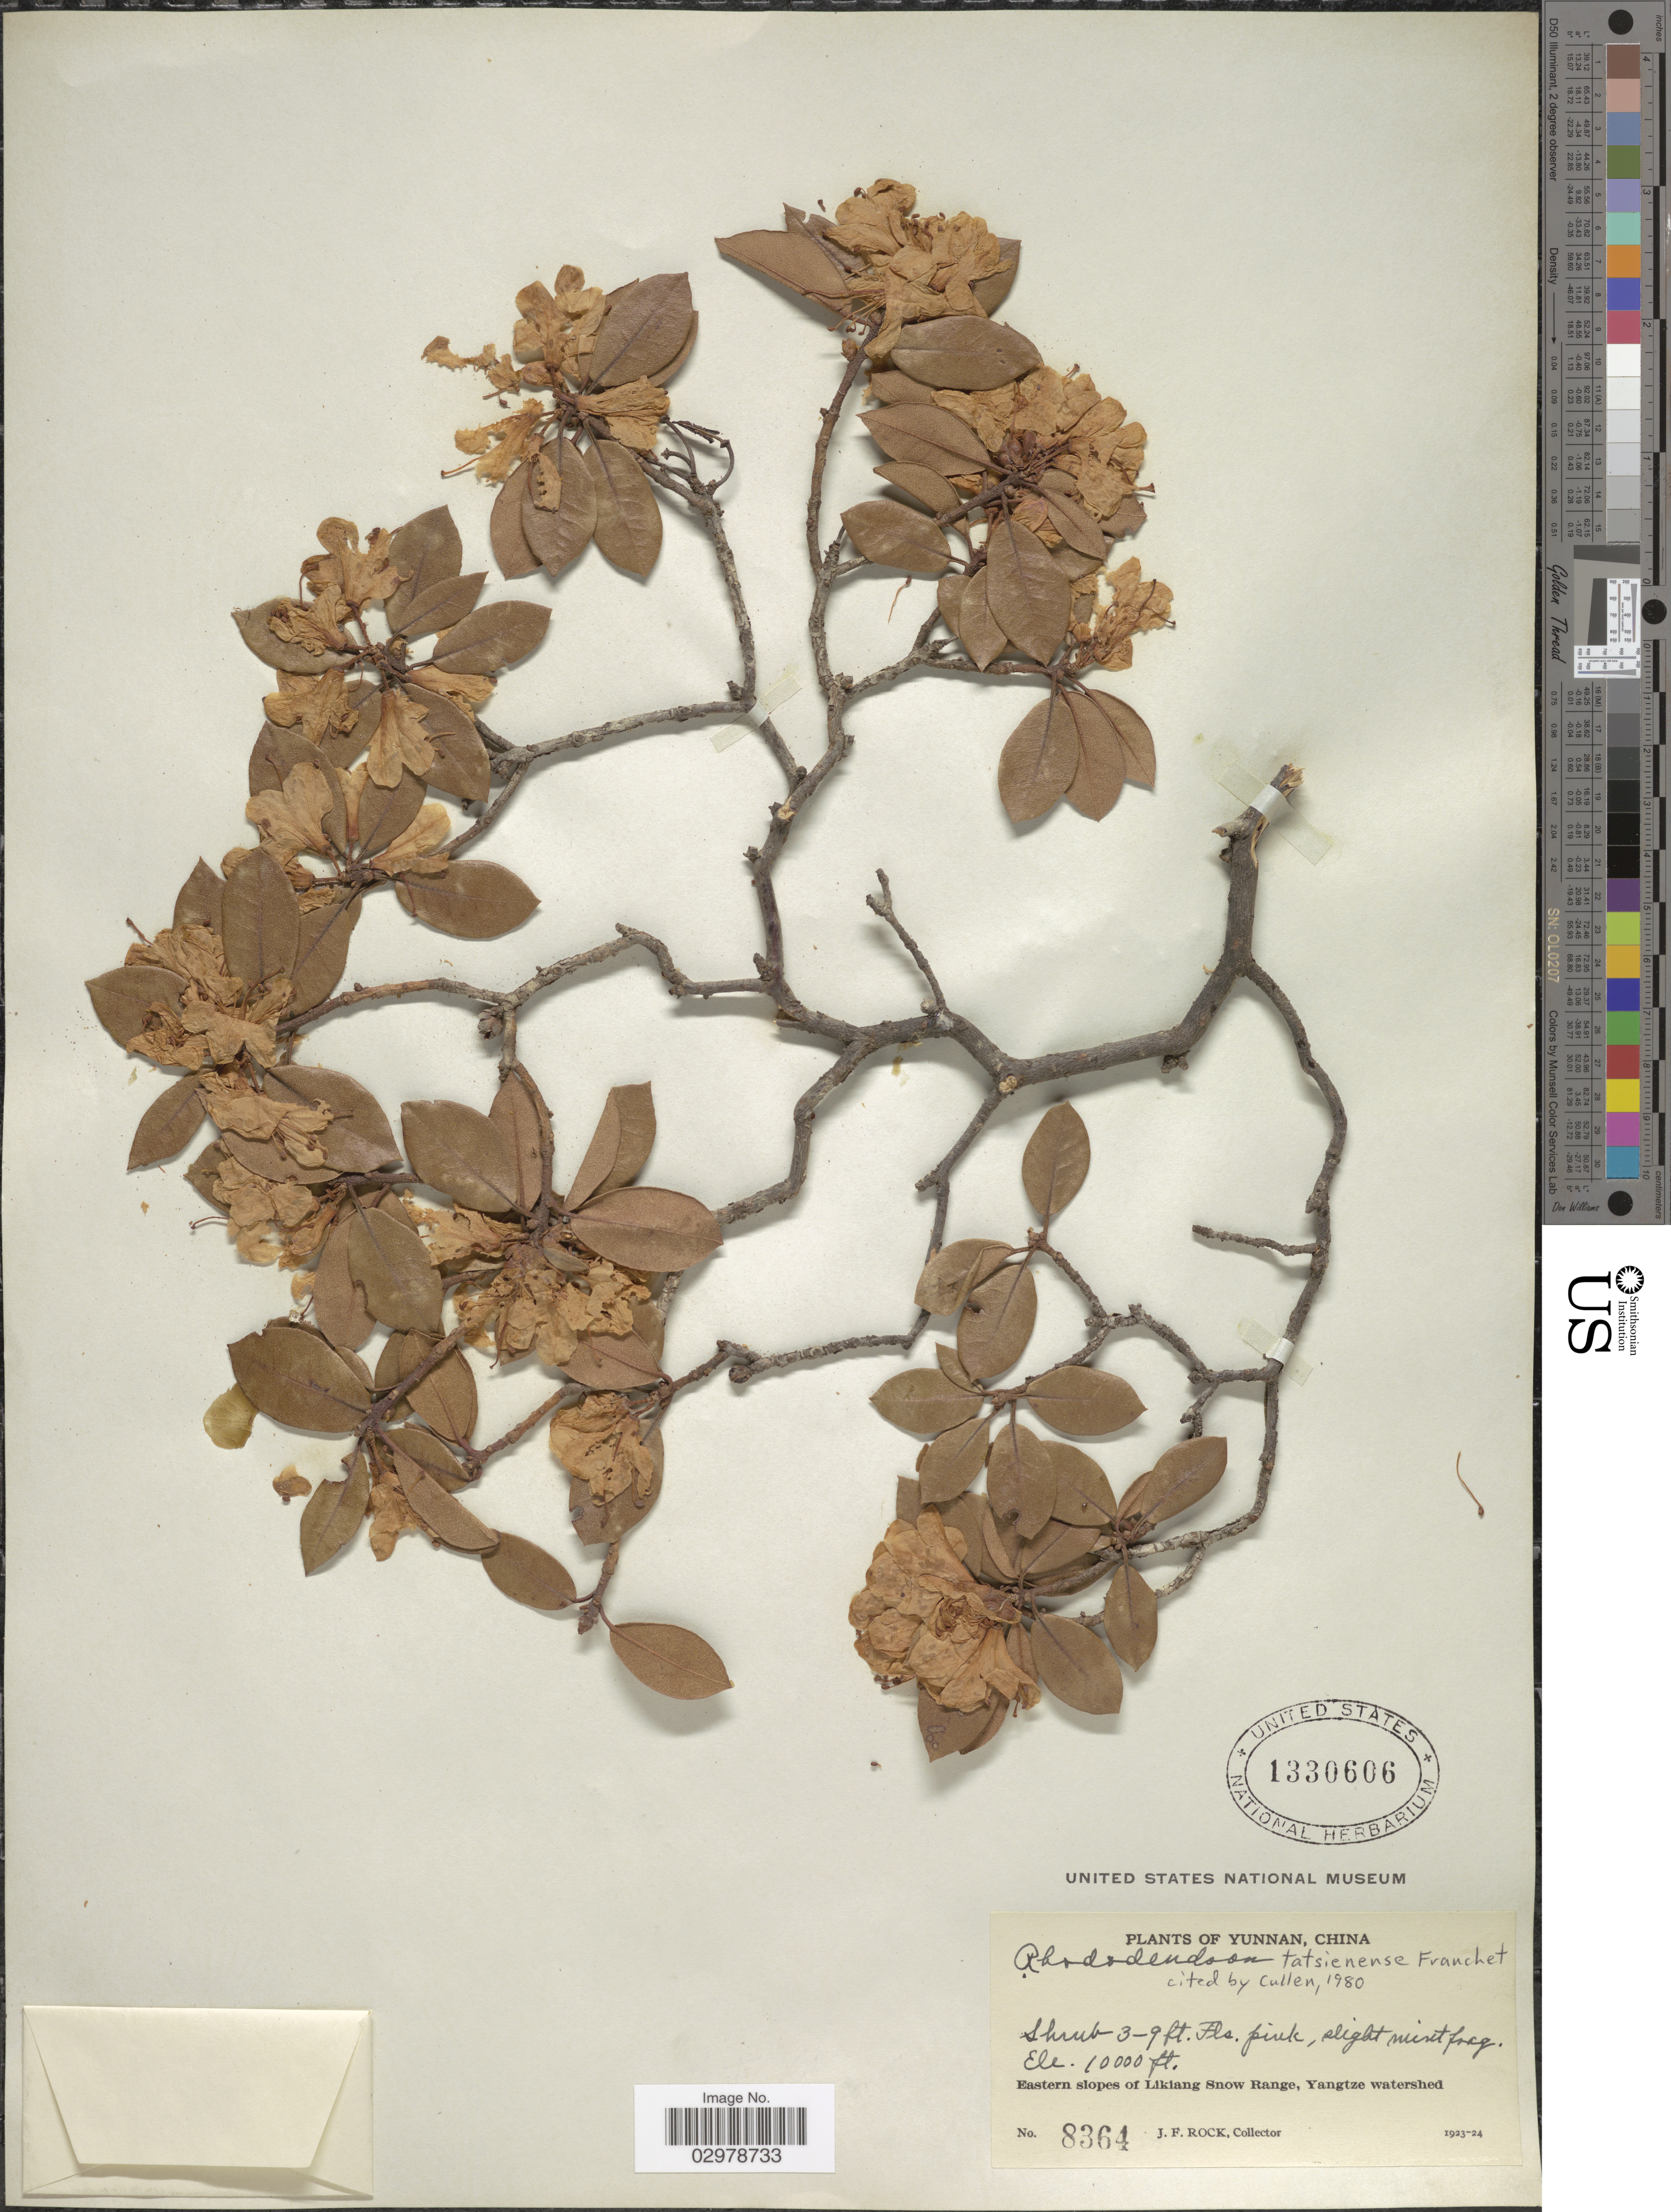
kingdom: Plantae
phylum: Tracheophyta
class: Magnoliopsida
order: Ericales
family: Ericaceae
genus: Rhododendron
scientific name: Rhododendron tatsienense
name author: Franch.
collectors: J. Rock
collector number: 8364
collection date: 1923/1924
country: China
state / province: Yunnan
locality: Eastern slopes of Likiang Snow Range, Yangtze watershed.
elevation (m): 3048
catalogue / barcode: US 1330606